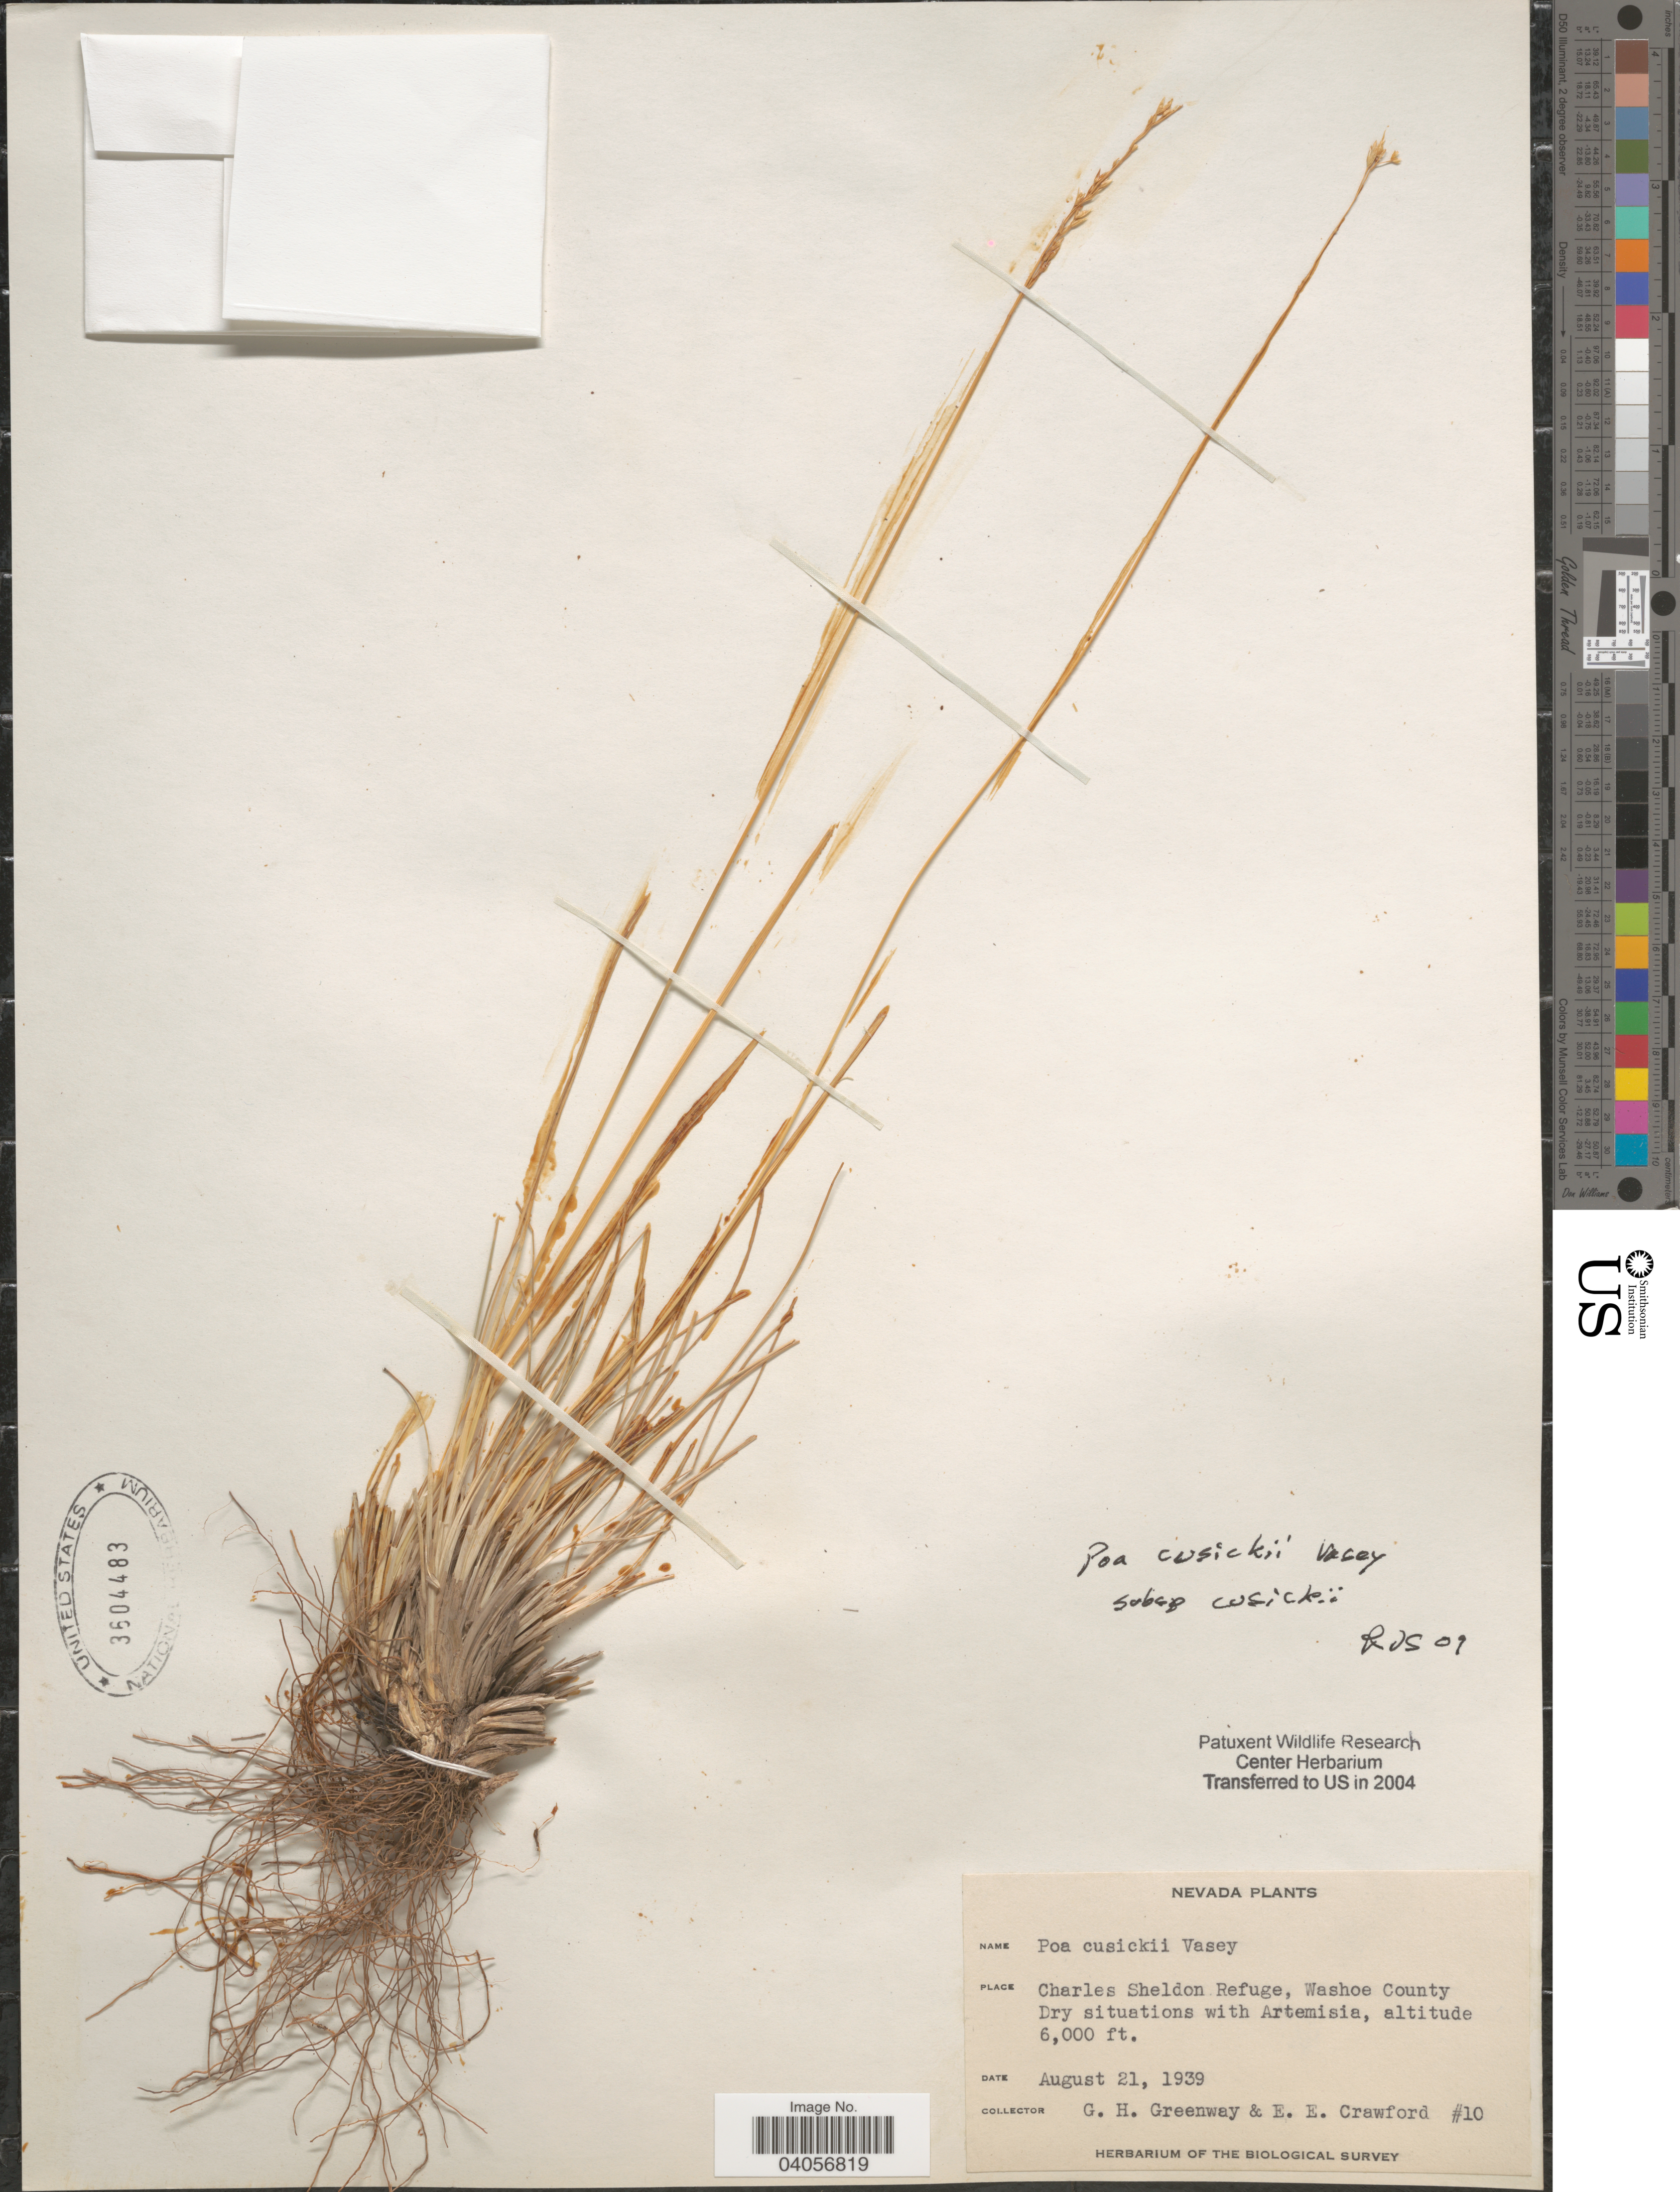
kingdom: Plantae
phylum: Tracheophyta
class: Liliopsida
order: Poales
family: Poaceae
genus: Poa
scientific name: Poa cusickii subsp. cusickii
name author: Vasey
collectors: G. Greenway & E. Crawford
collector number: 10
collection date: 1939-08-21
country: United States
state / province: Nevada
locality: Charles Sheldon Refuge, Washoe County.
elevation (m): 1829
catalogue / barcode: US 3604483